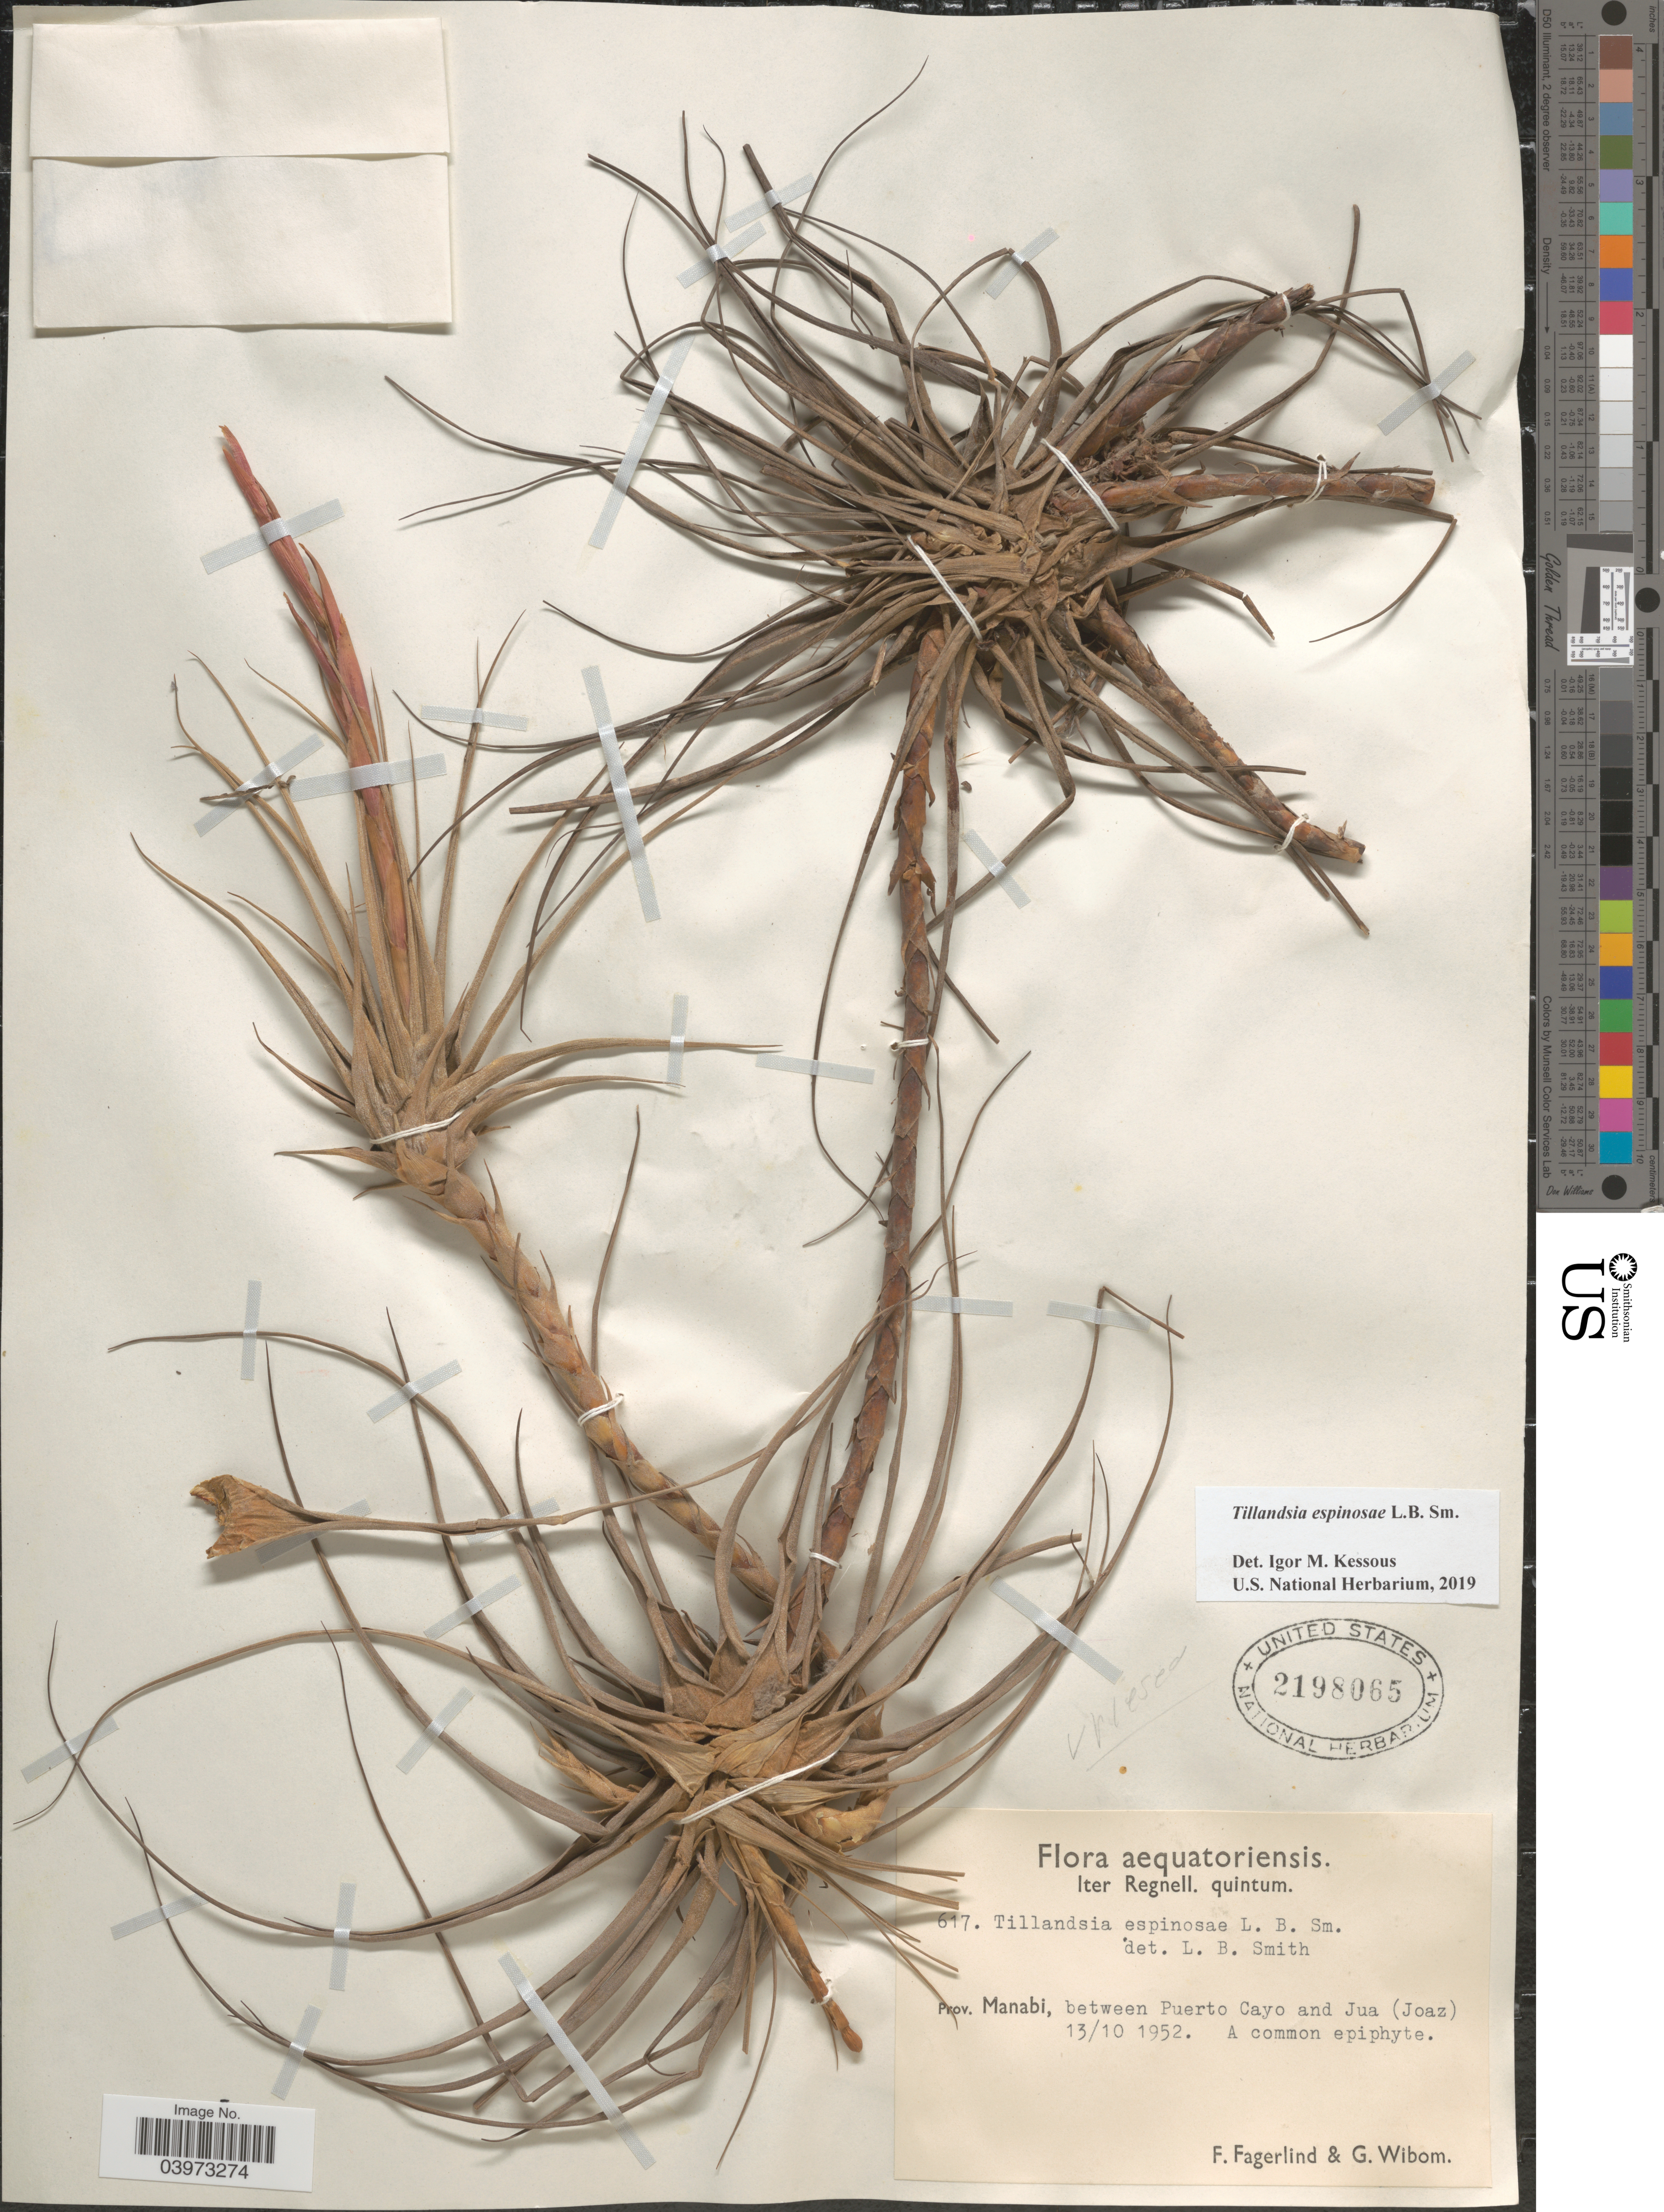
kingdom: Plantae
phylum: Tracheophyta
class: Liliopsida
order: Poales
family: Bromeliaceae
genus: Tillandsia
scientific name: Tillandsia espinosae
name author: L.B. Sm.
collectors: F. Fagerlind & G. Wibom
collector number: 617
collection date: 1952-10-13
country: Ecuador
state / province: Manabí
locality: Iter Regnell. quintum. Between Puerto Cayo and Jua (Joaz).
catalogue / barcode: US 2198065